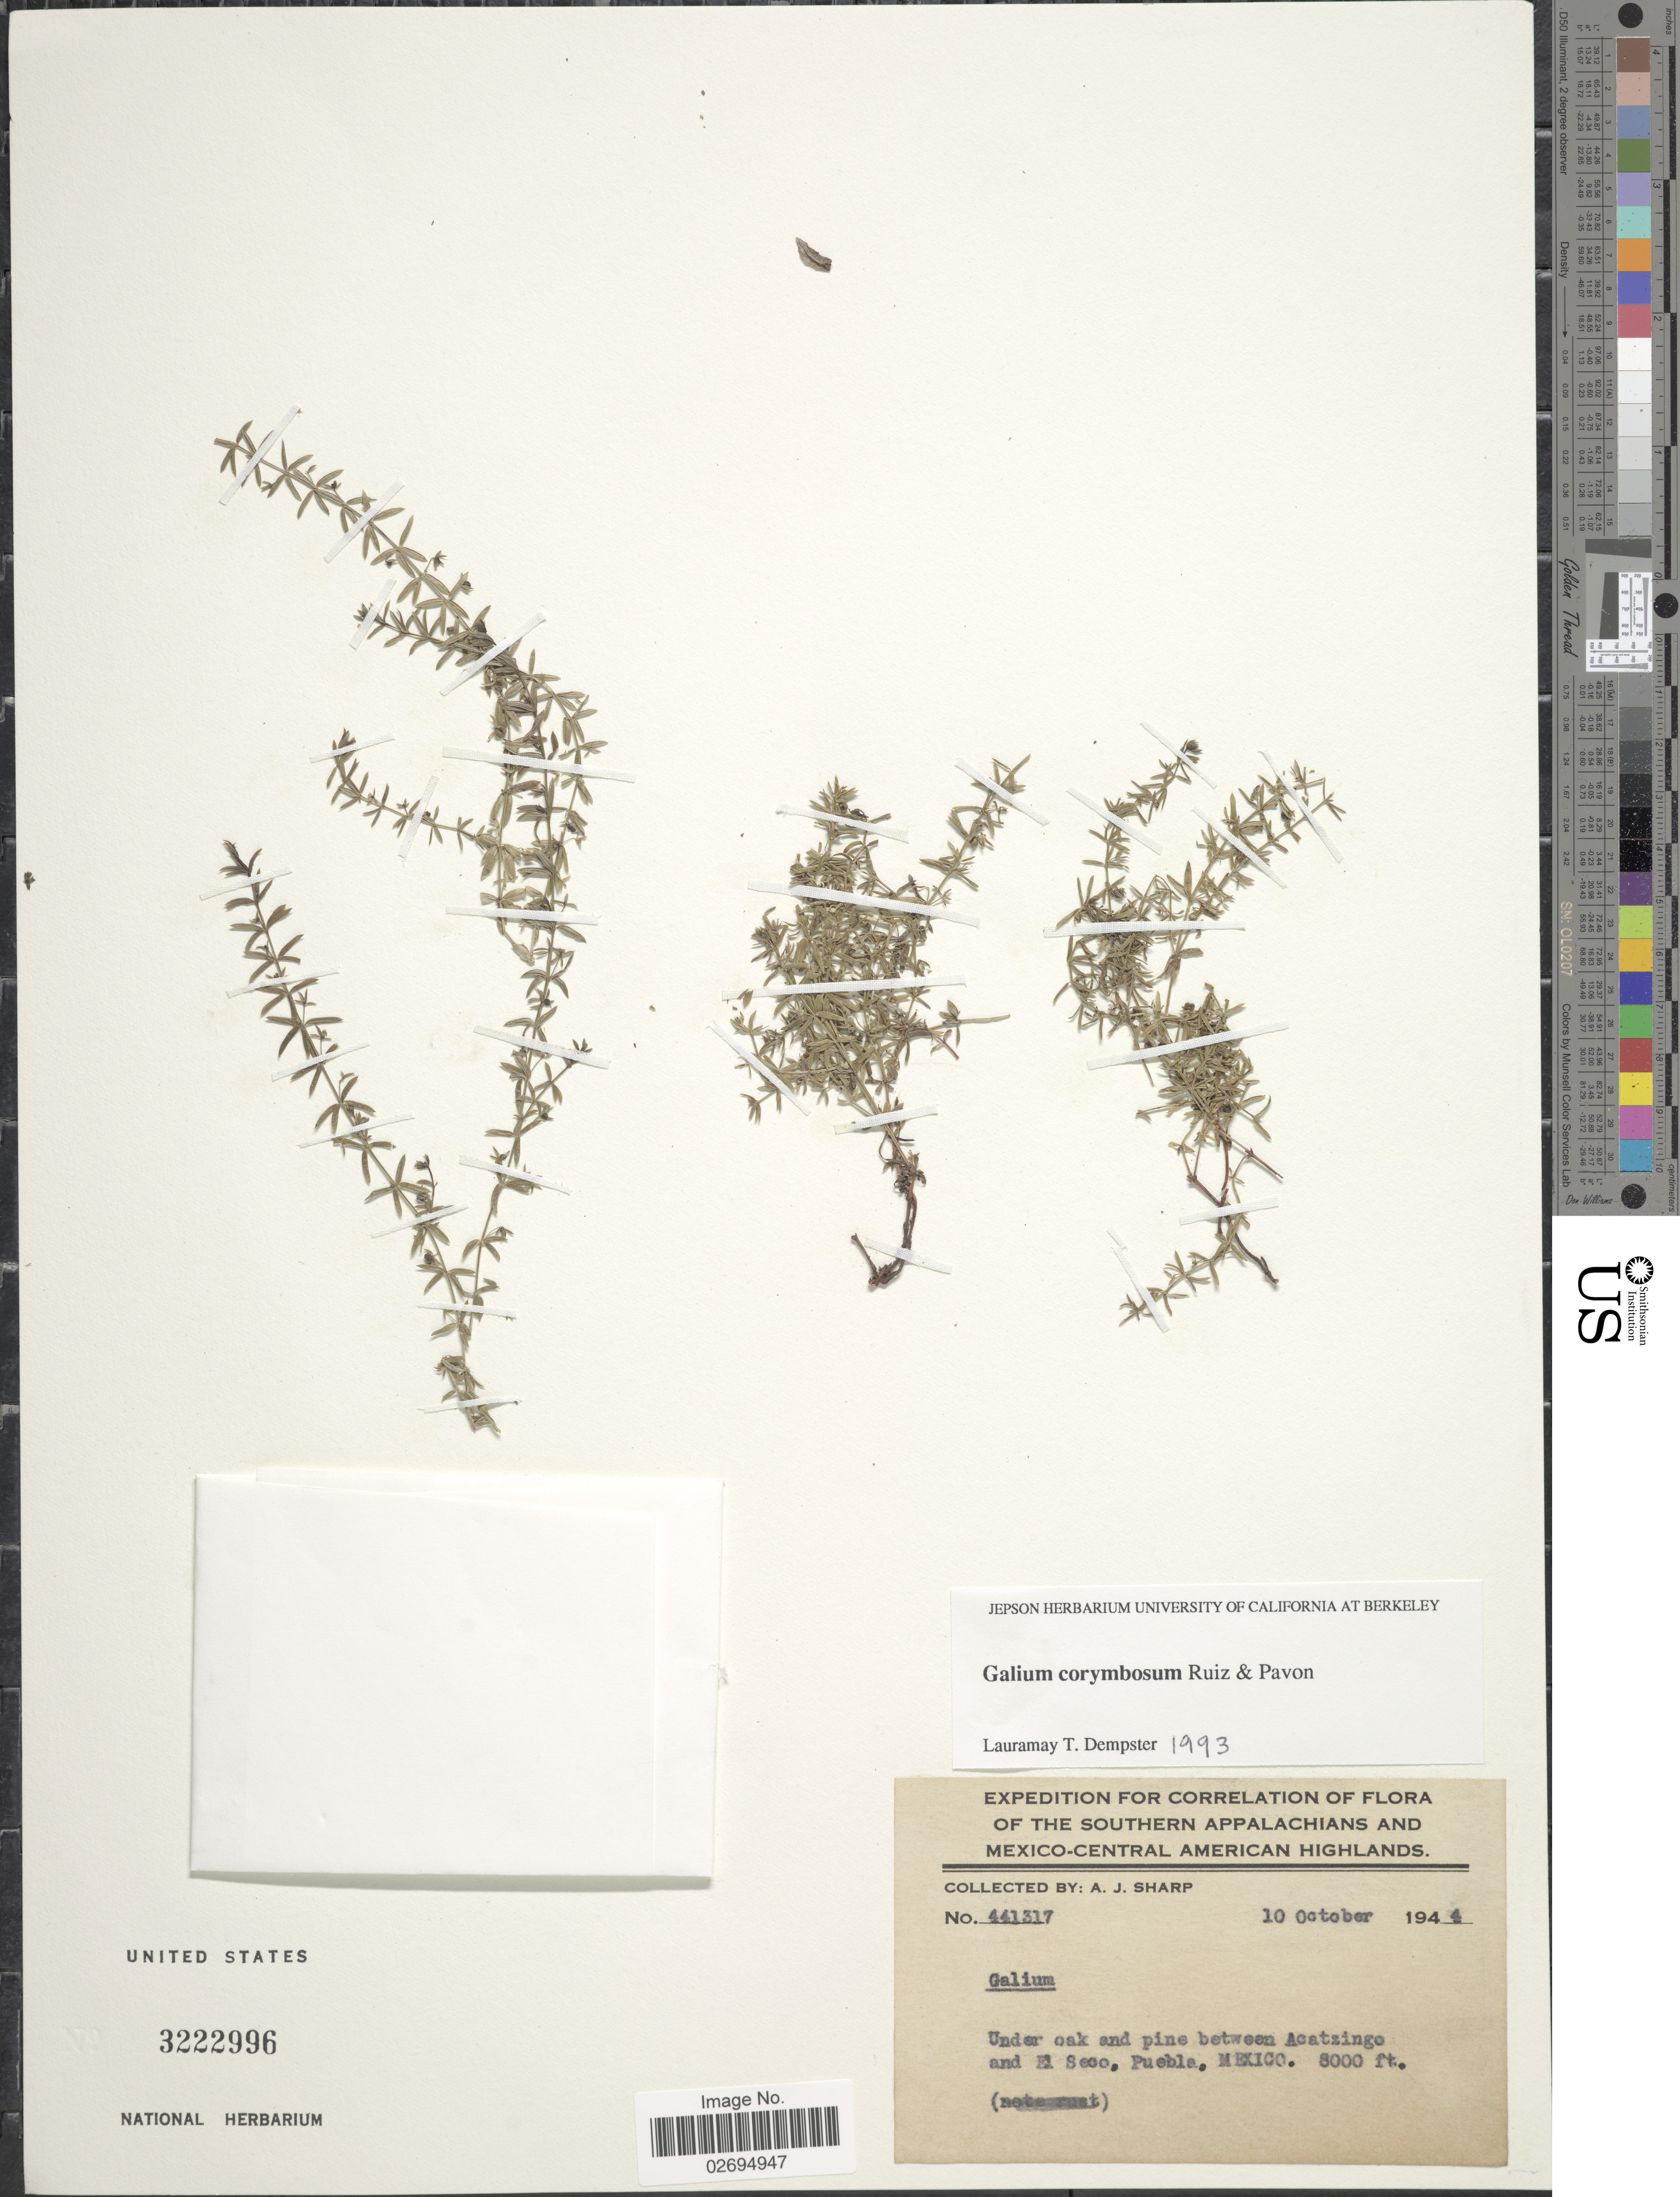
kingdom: Plantae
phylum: Tracheophyta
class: Magnoliopsida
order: Gentianales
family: Rubiaceae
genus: Galium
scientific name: Galium corymbosum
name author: Ruiz & Pav.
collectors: A. J. Sharp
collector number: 441317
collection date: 1944-10-10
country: Mexico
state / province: Puebla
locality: The Southern Appalachians and Mexico-Central American Highlands, Under oak and pine between Acatzingo and El Seco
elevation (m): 2438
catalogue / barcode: US 3222996